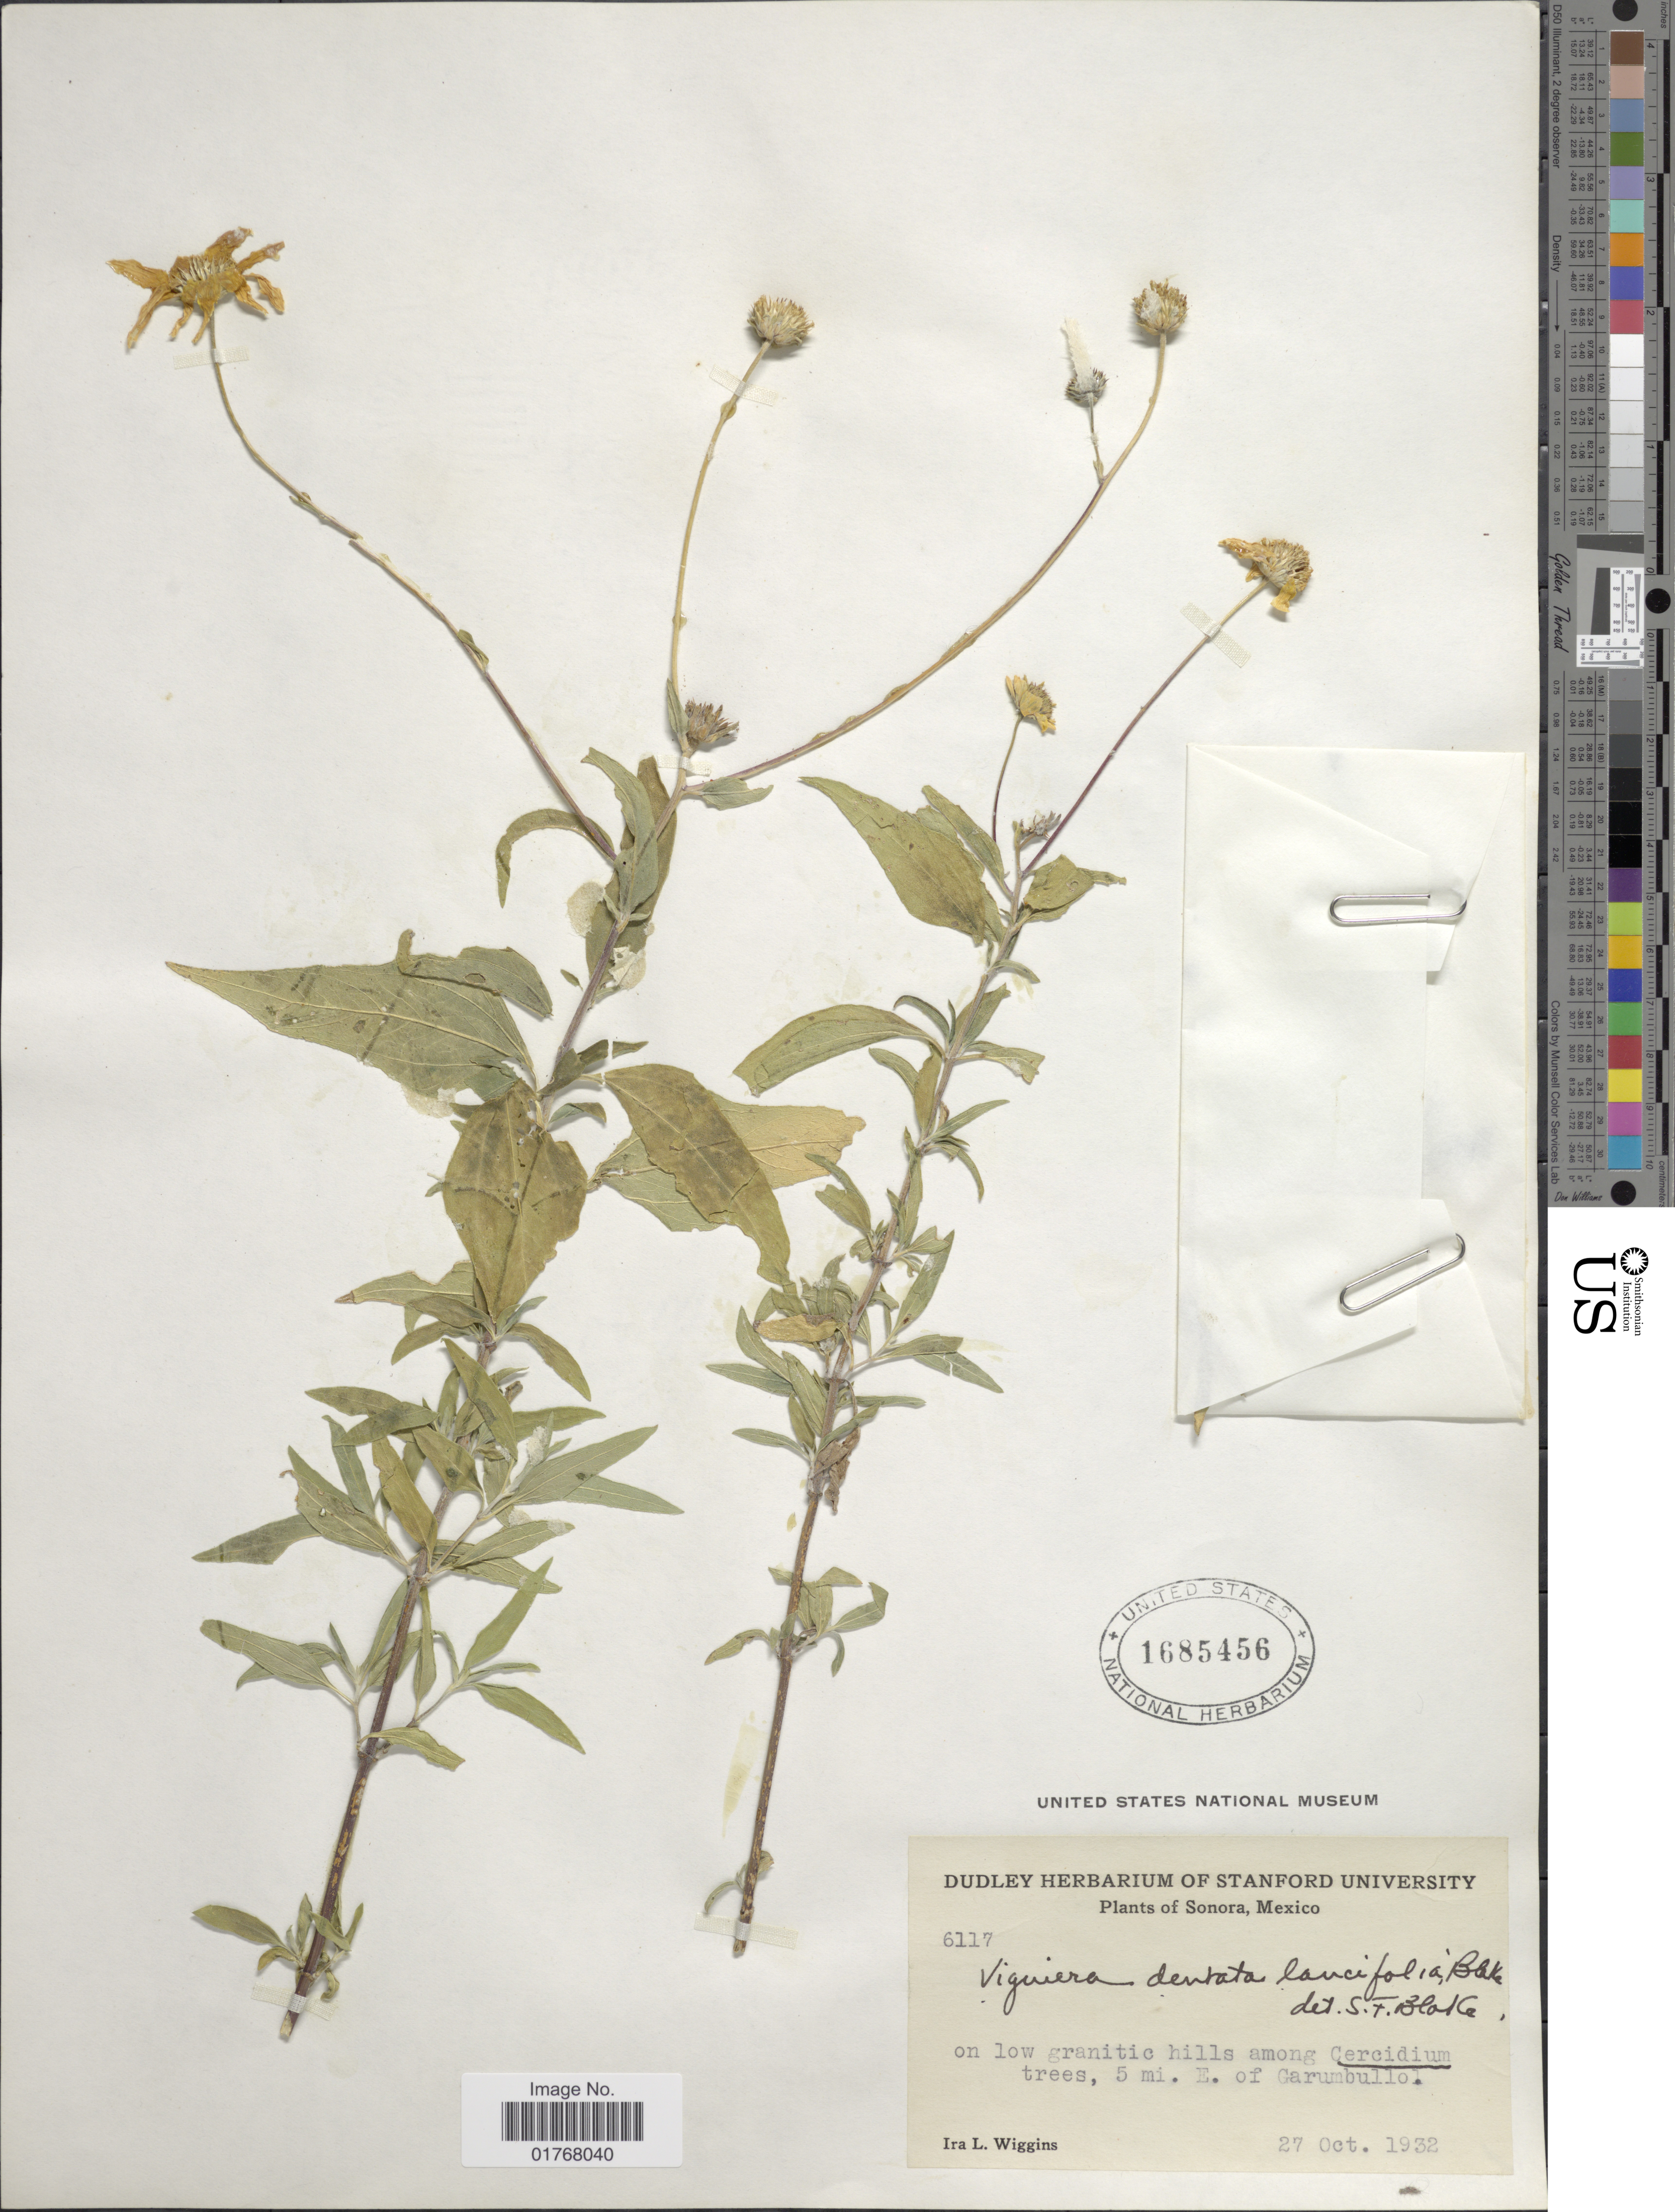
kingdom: Plantae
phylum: Tracheophyta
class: Magnoliopsida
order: Asterales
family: Asteraceae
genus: Viguiera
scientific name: Viguiera dentata var. lancifolia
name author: S.F. Blake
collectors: I. L. Wiggins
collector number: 6117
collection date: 1932-10-27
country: Mexico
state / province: Sonora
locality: On low granitic hills among Cercidium trees, 5 mi. E of Garumbullol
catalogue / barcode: US 1685456